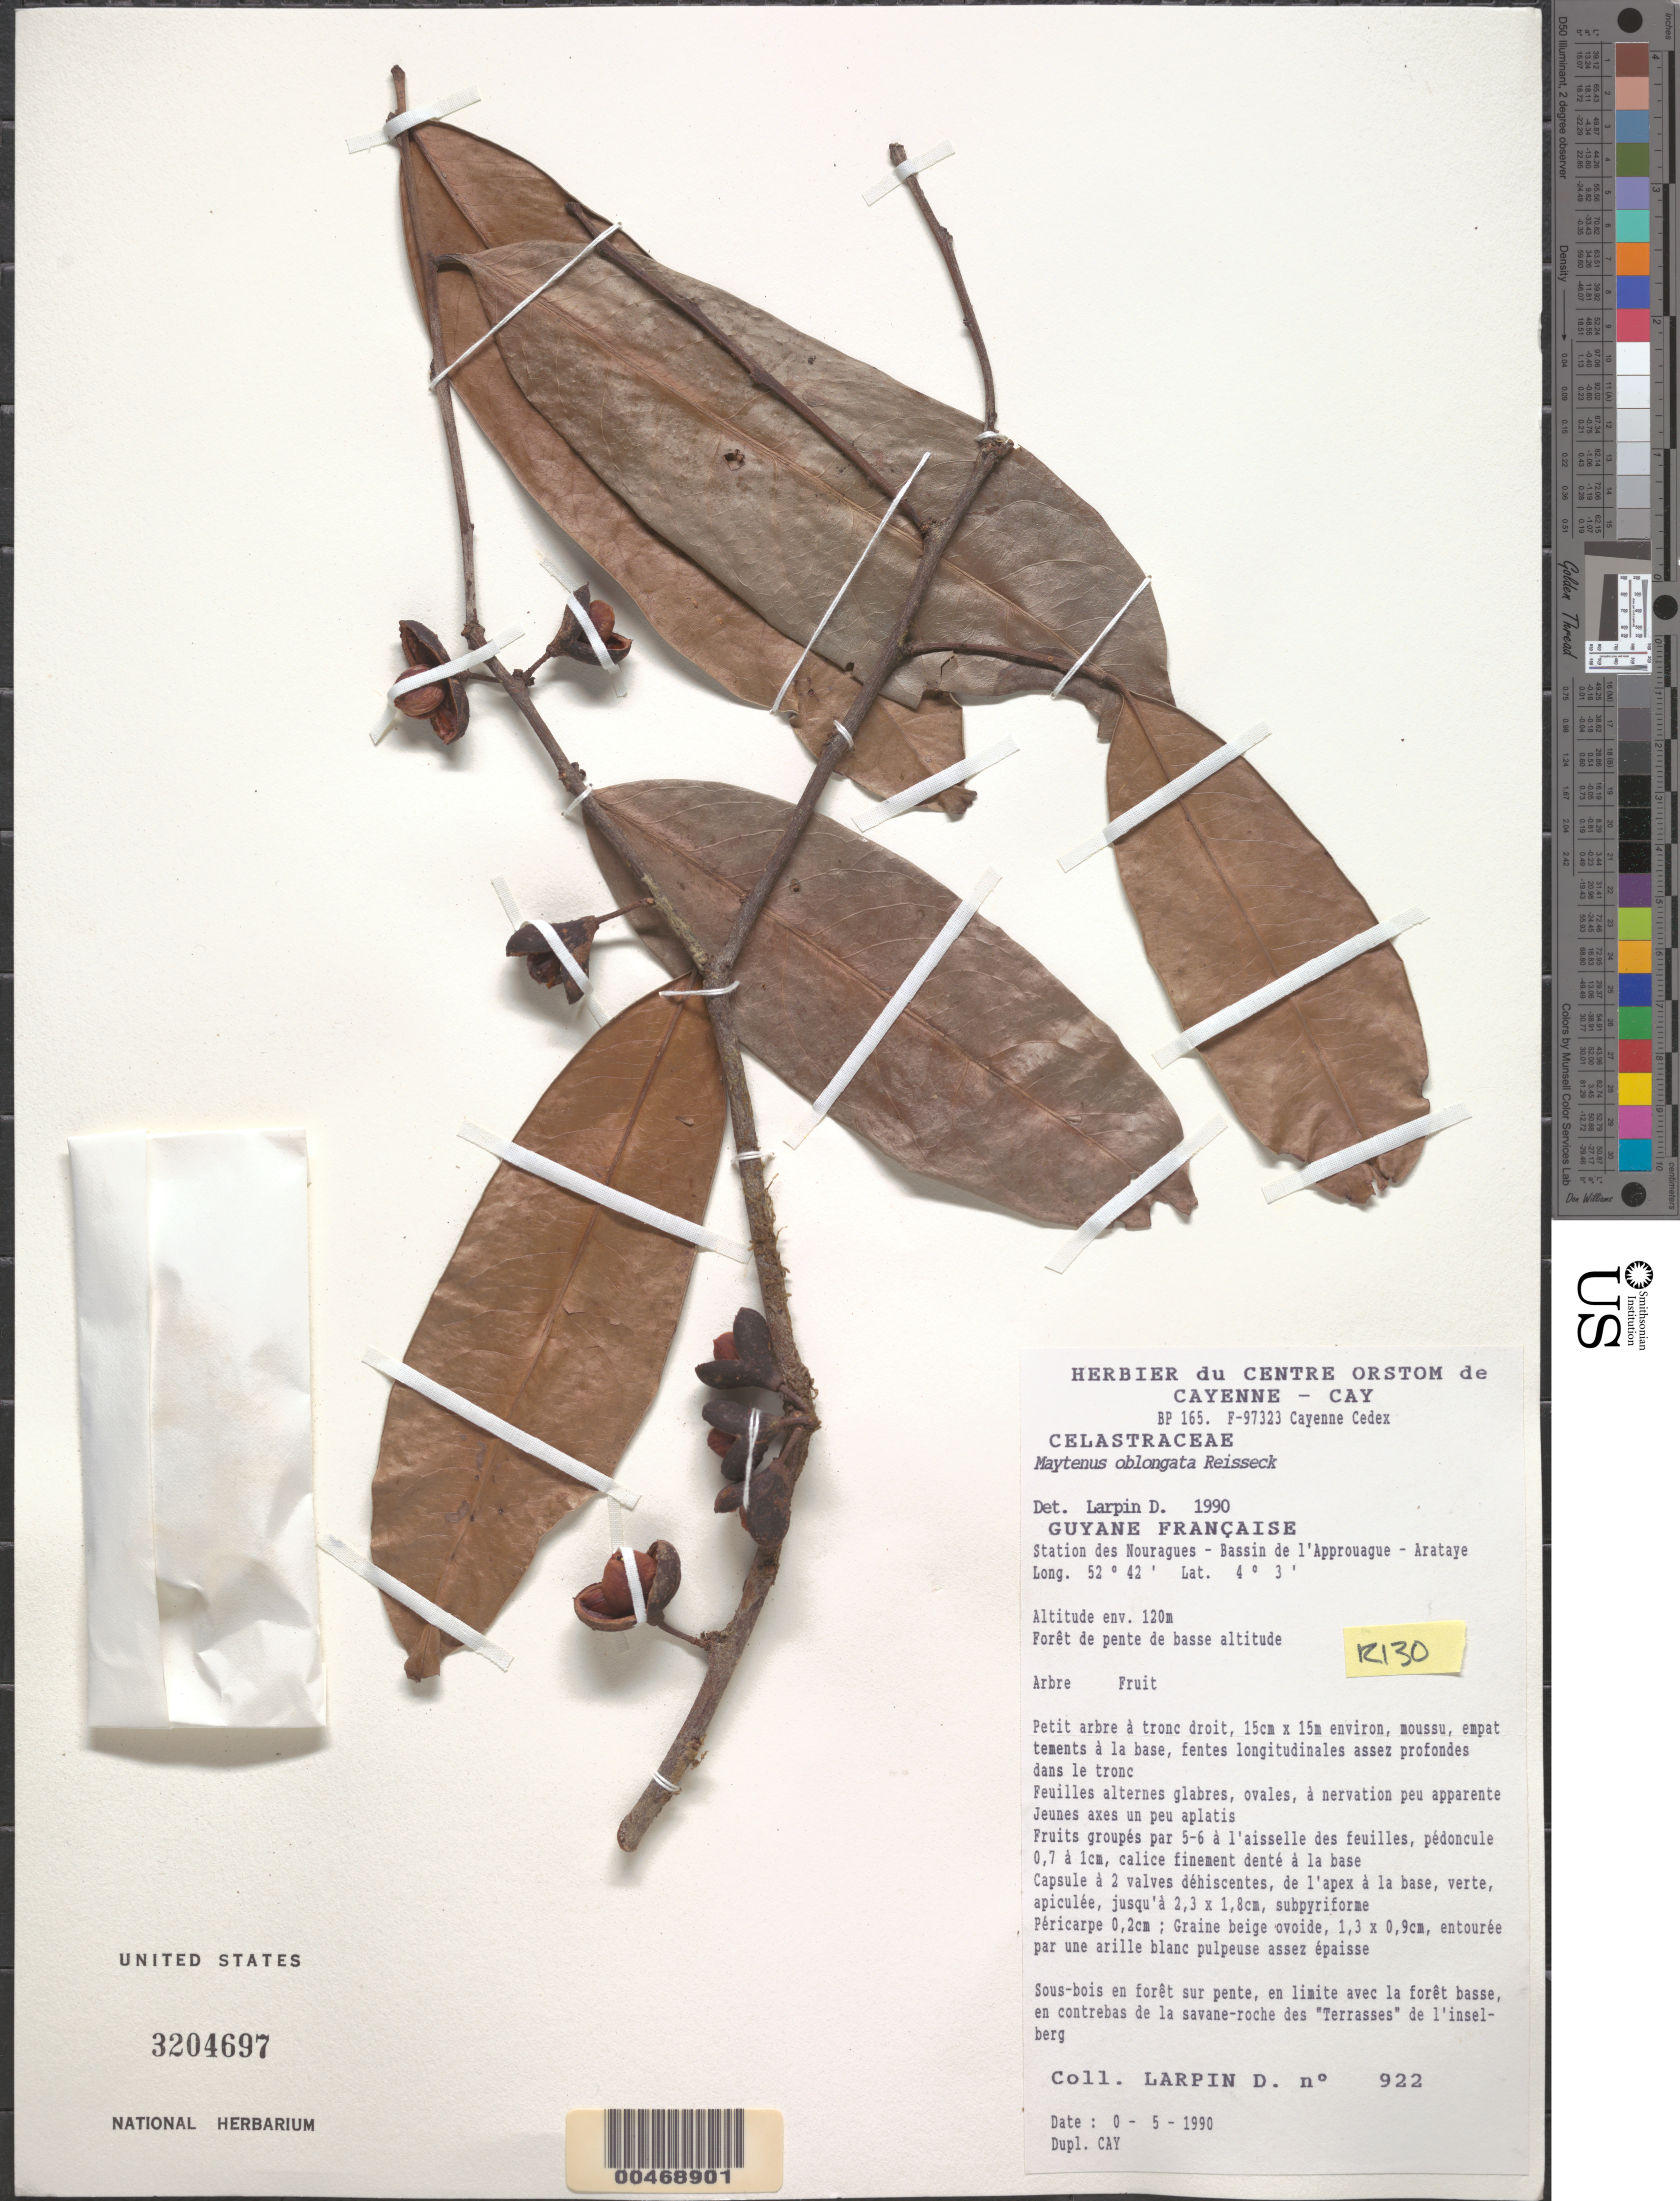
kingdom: Plantae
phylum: Tracheophyta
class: Magnoliopsida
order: Celastrales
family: Celastraceae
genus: Maytenus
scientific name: Maytenus oblongata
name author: Reissek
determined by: Larpin, D.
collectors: D. Larpin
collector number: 922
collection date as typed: May-90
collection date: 1990-05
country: French Guiana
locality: Station des Nouragues, Bassin de l'Approuague, Arataye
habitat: Low altitude slope forest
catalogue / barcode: US 3204697